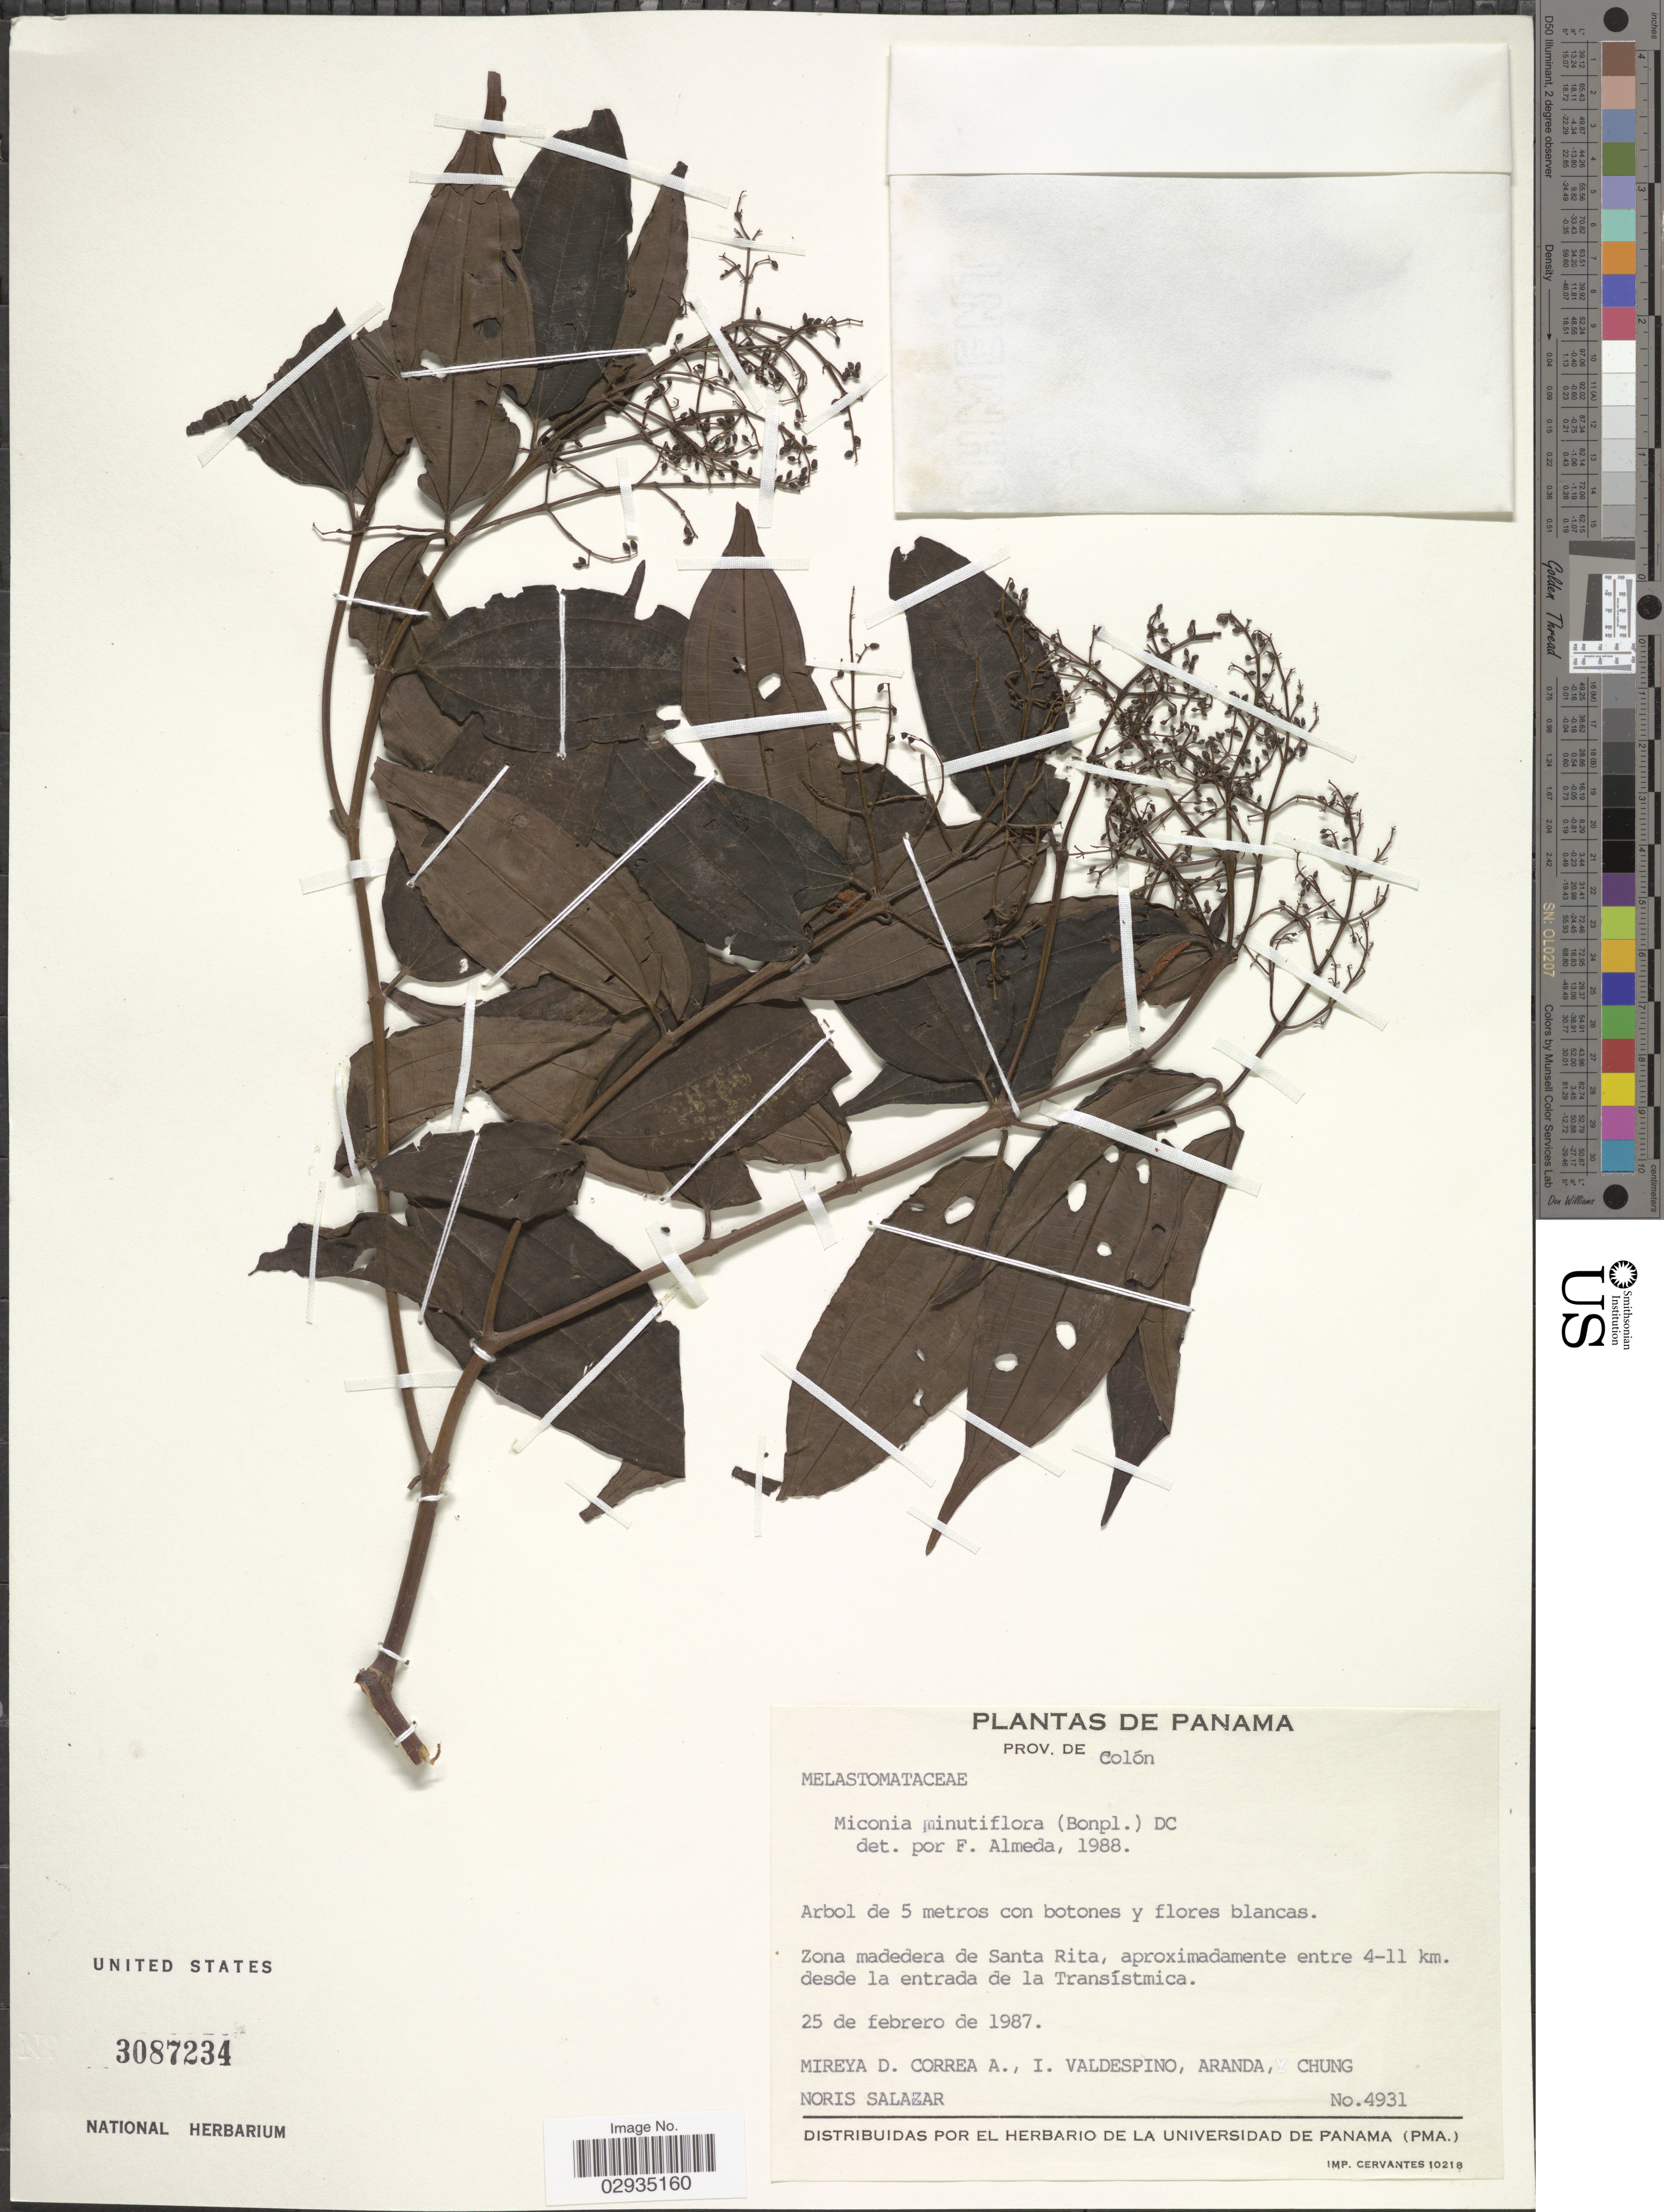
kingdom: Plantae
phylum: Tracheophyta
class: Magnoliopsida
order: Myrtales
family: Melastomataceae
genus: Miconia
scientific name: Miconia minutiflora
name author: (Bonpl.) DC.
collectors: M. D. Corrêa-A., I. Valdespino, Aranda, Y. Chung & N. Salazar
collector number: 4931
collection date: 1987-02-25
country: Panama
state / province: Colón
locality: Zona madedera de Santa Rita, aproximadamente entre 4-11 km. desde la entrada de la Transístmica.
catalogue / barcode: US 3087234